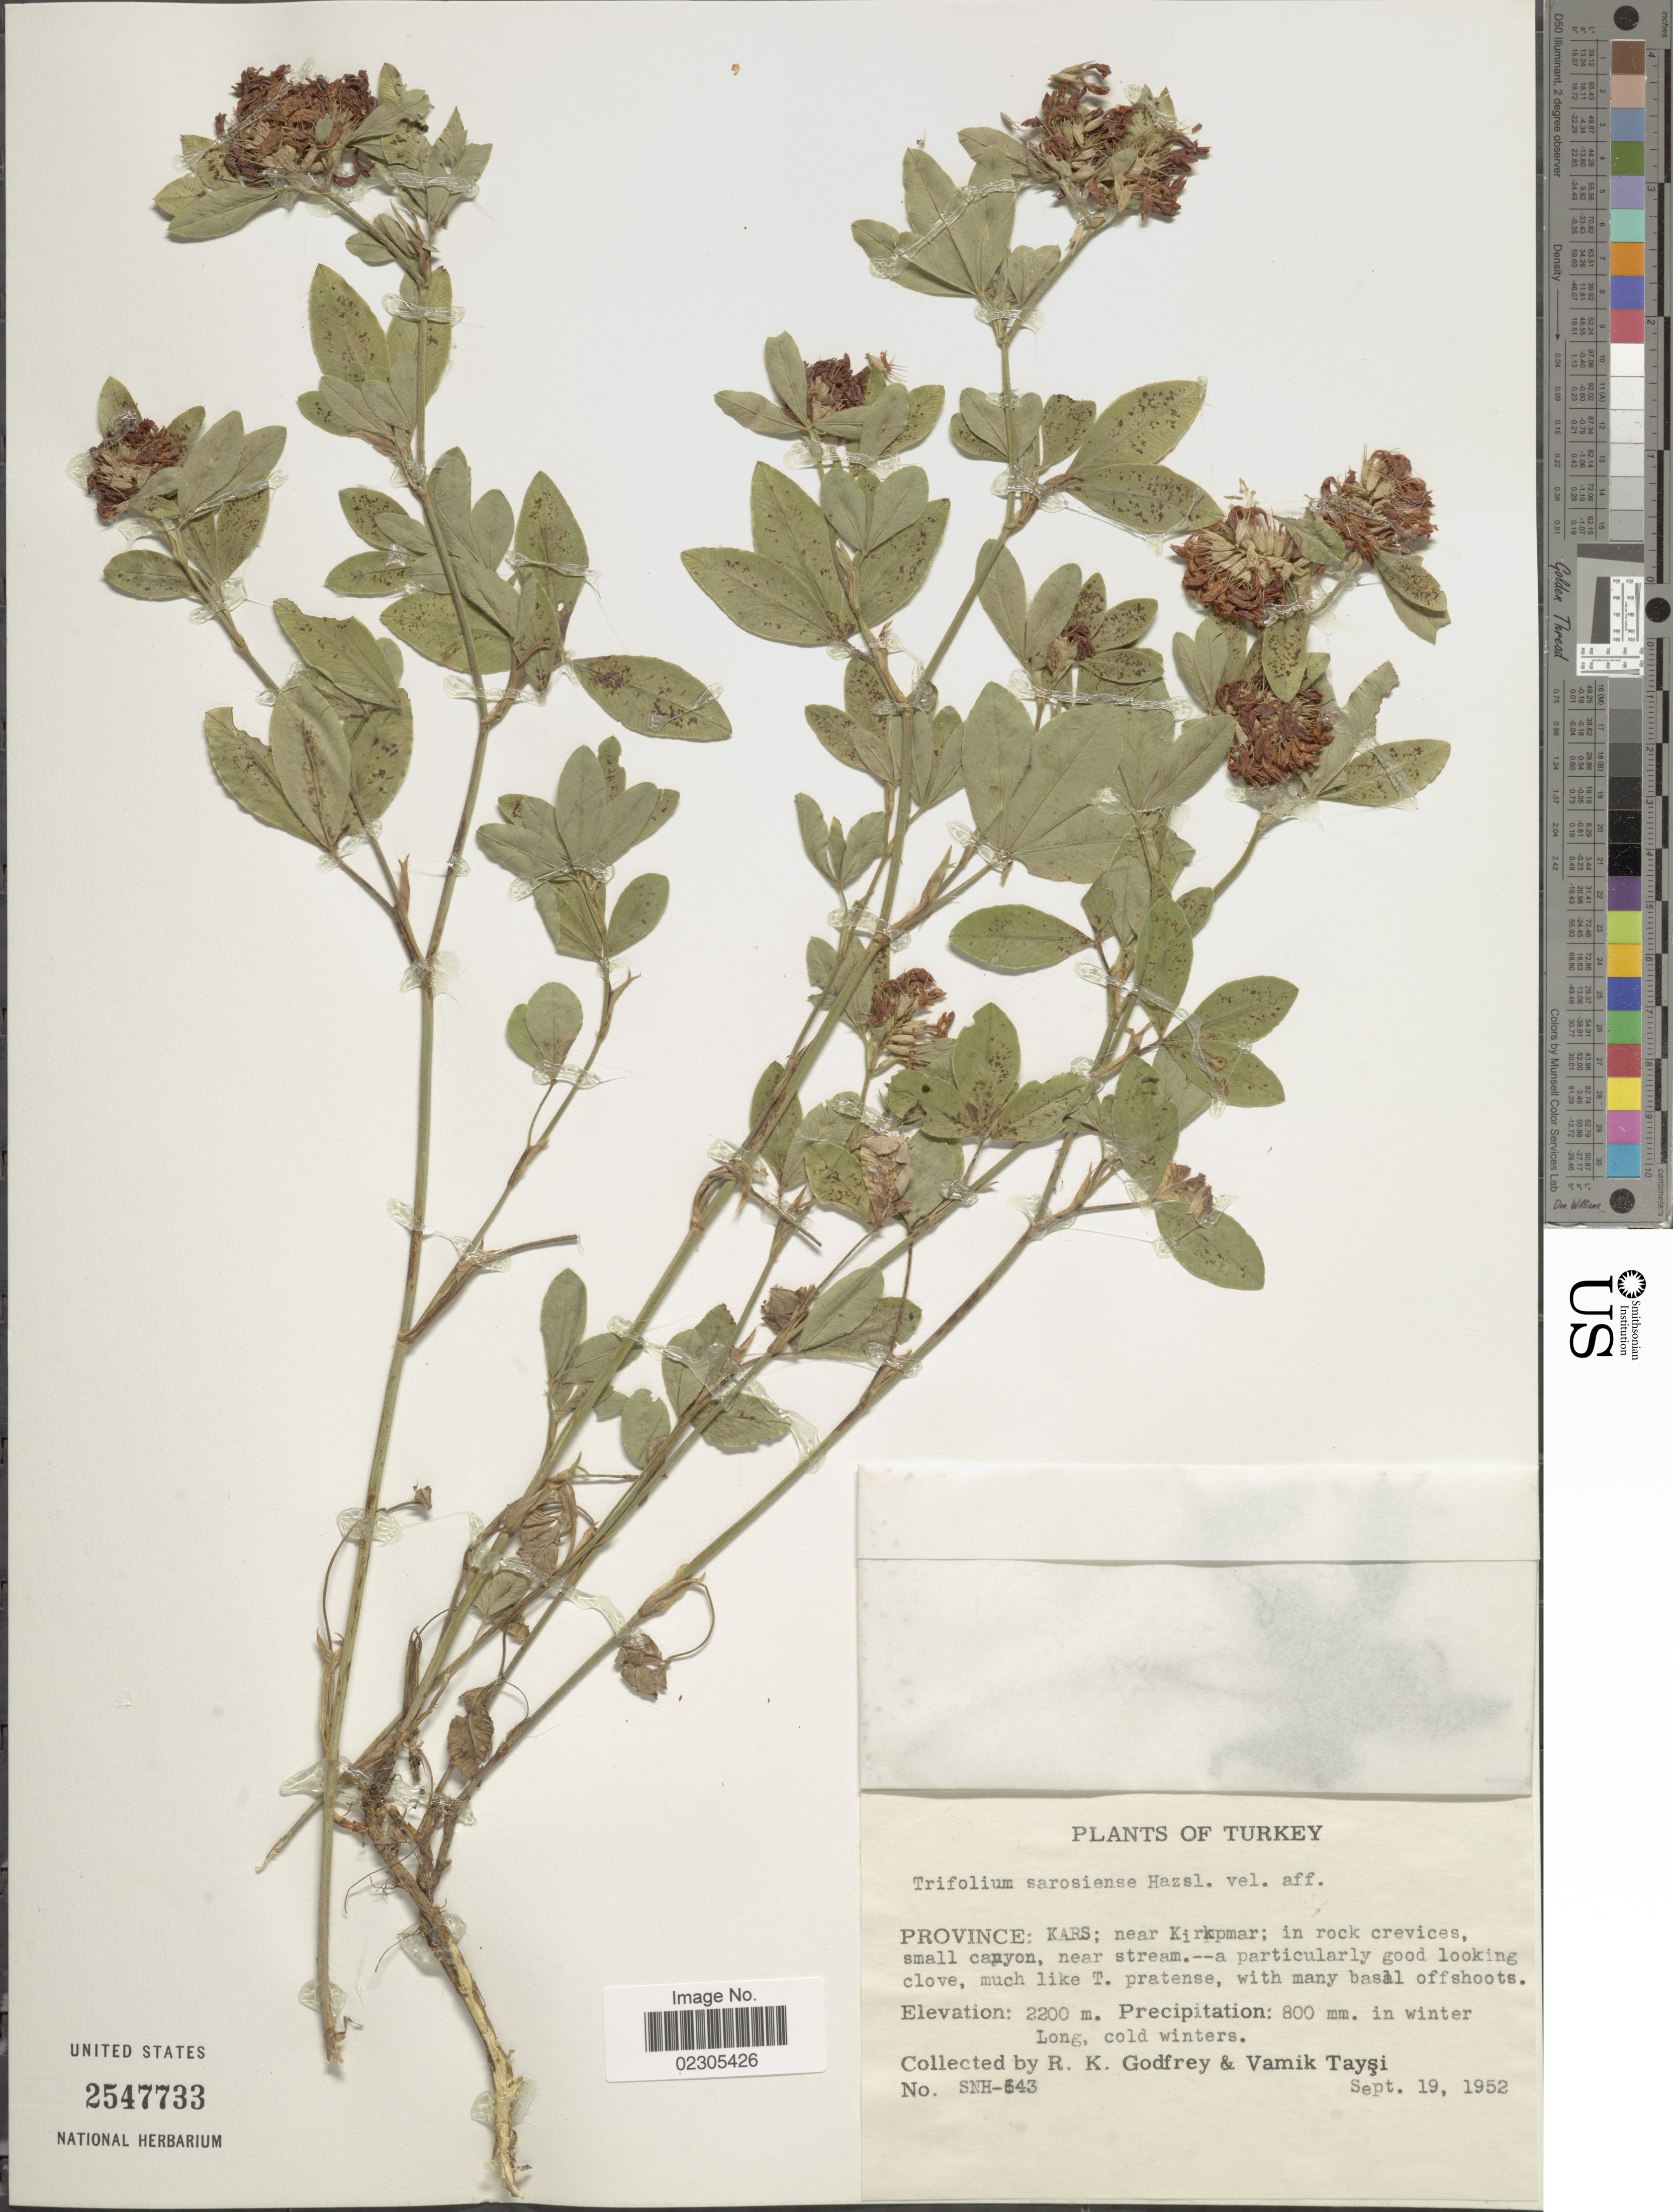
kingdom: Plantae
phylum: Tracheophyta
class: Magnoliopsida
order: Fabales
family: Fabaceae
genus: Trifolium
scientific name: Trifolium sarosiense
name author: Hazsl.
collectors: R. K. Godfrey & V. Taysi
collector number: SNH543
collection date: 1952-09-19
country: Turkey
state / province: Kars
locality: Near Kirkpmar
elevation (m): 2200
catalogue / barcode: US 2547733